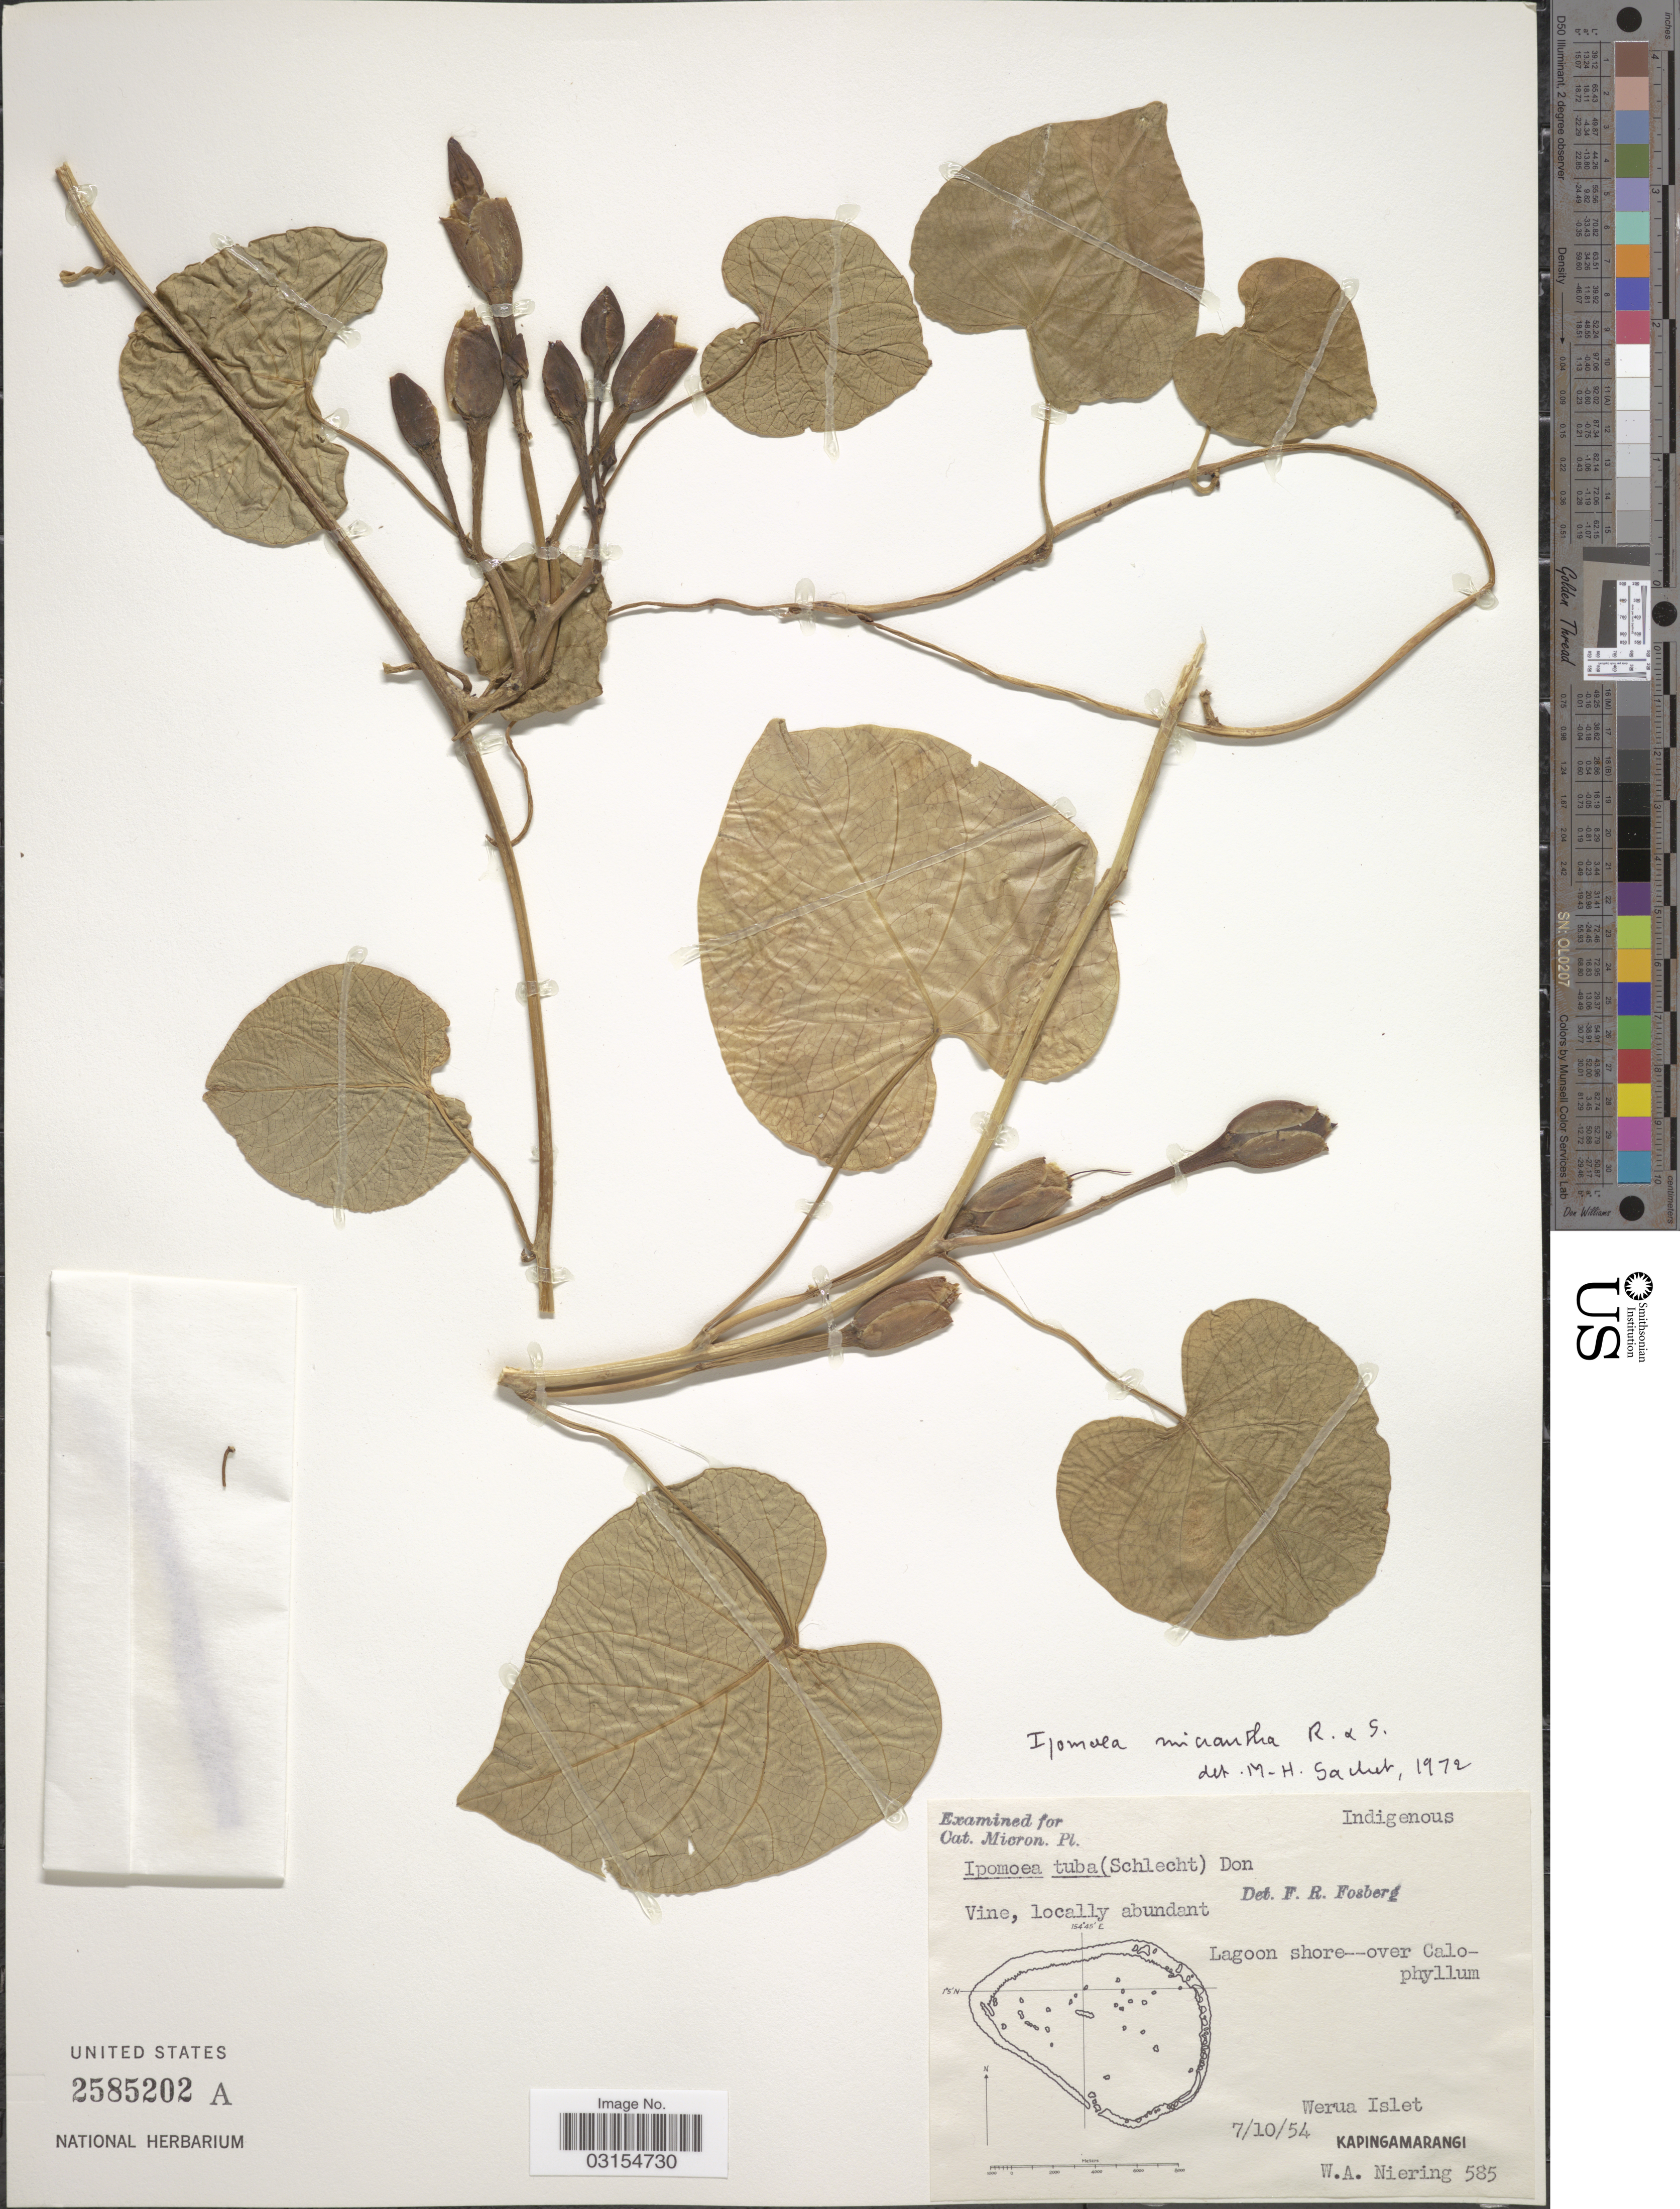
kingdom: Plantae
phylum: Tracheophyta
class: Magnoliopsida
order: Solanales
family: Convolvulaceae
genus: Ipomoea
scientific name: Ipomoea violacea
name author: L.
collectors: W. Niering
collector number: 585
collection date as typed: Transcribed d/m/y: 7/10/54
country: Micronesia, Federated States of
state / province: Pohnpei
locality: Lagoon shore, Werua Islet, Kapingamarangi.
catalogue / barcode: US 2585202A